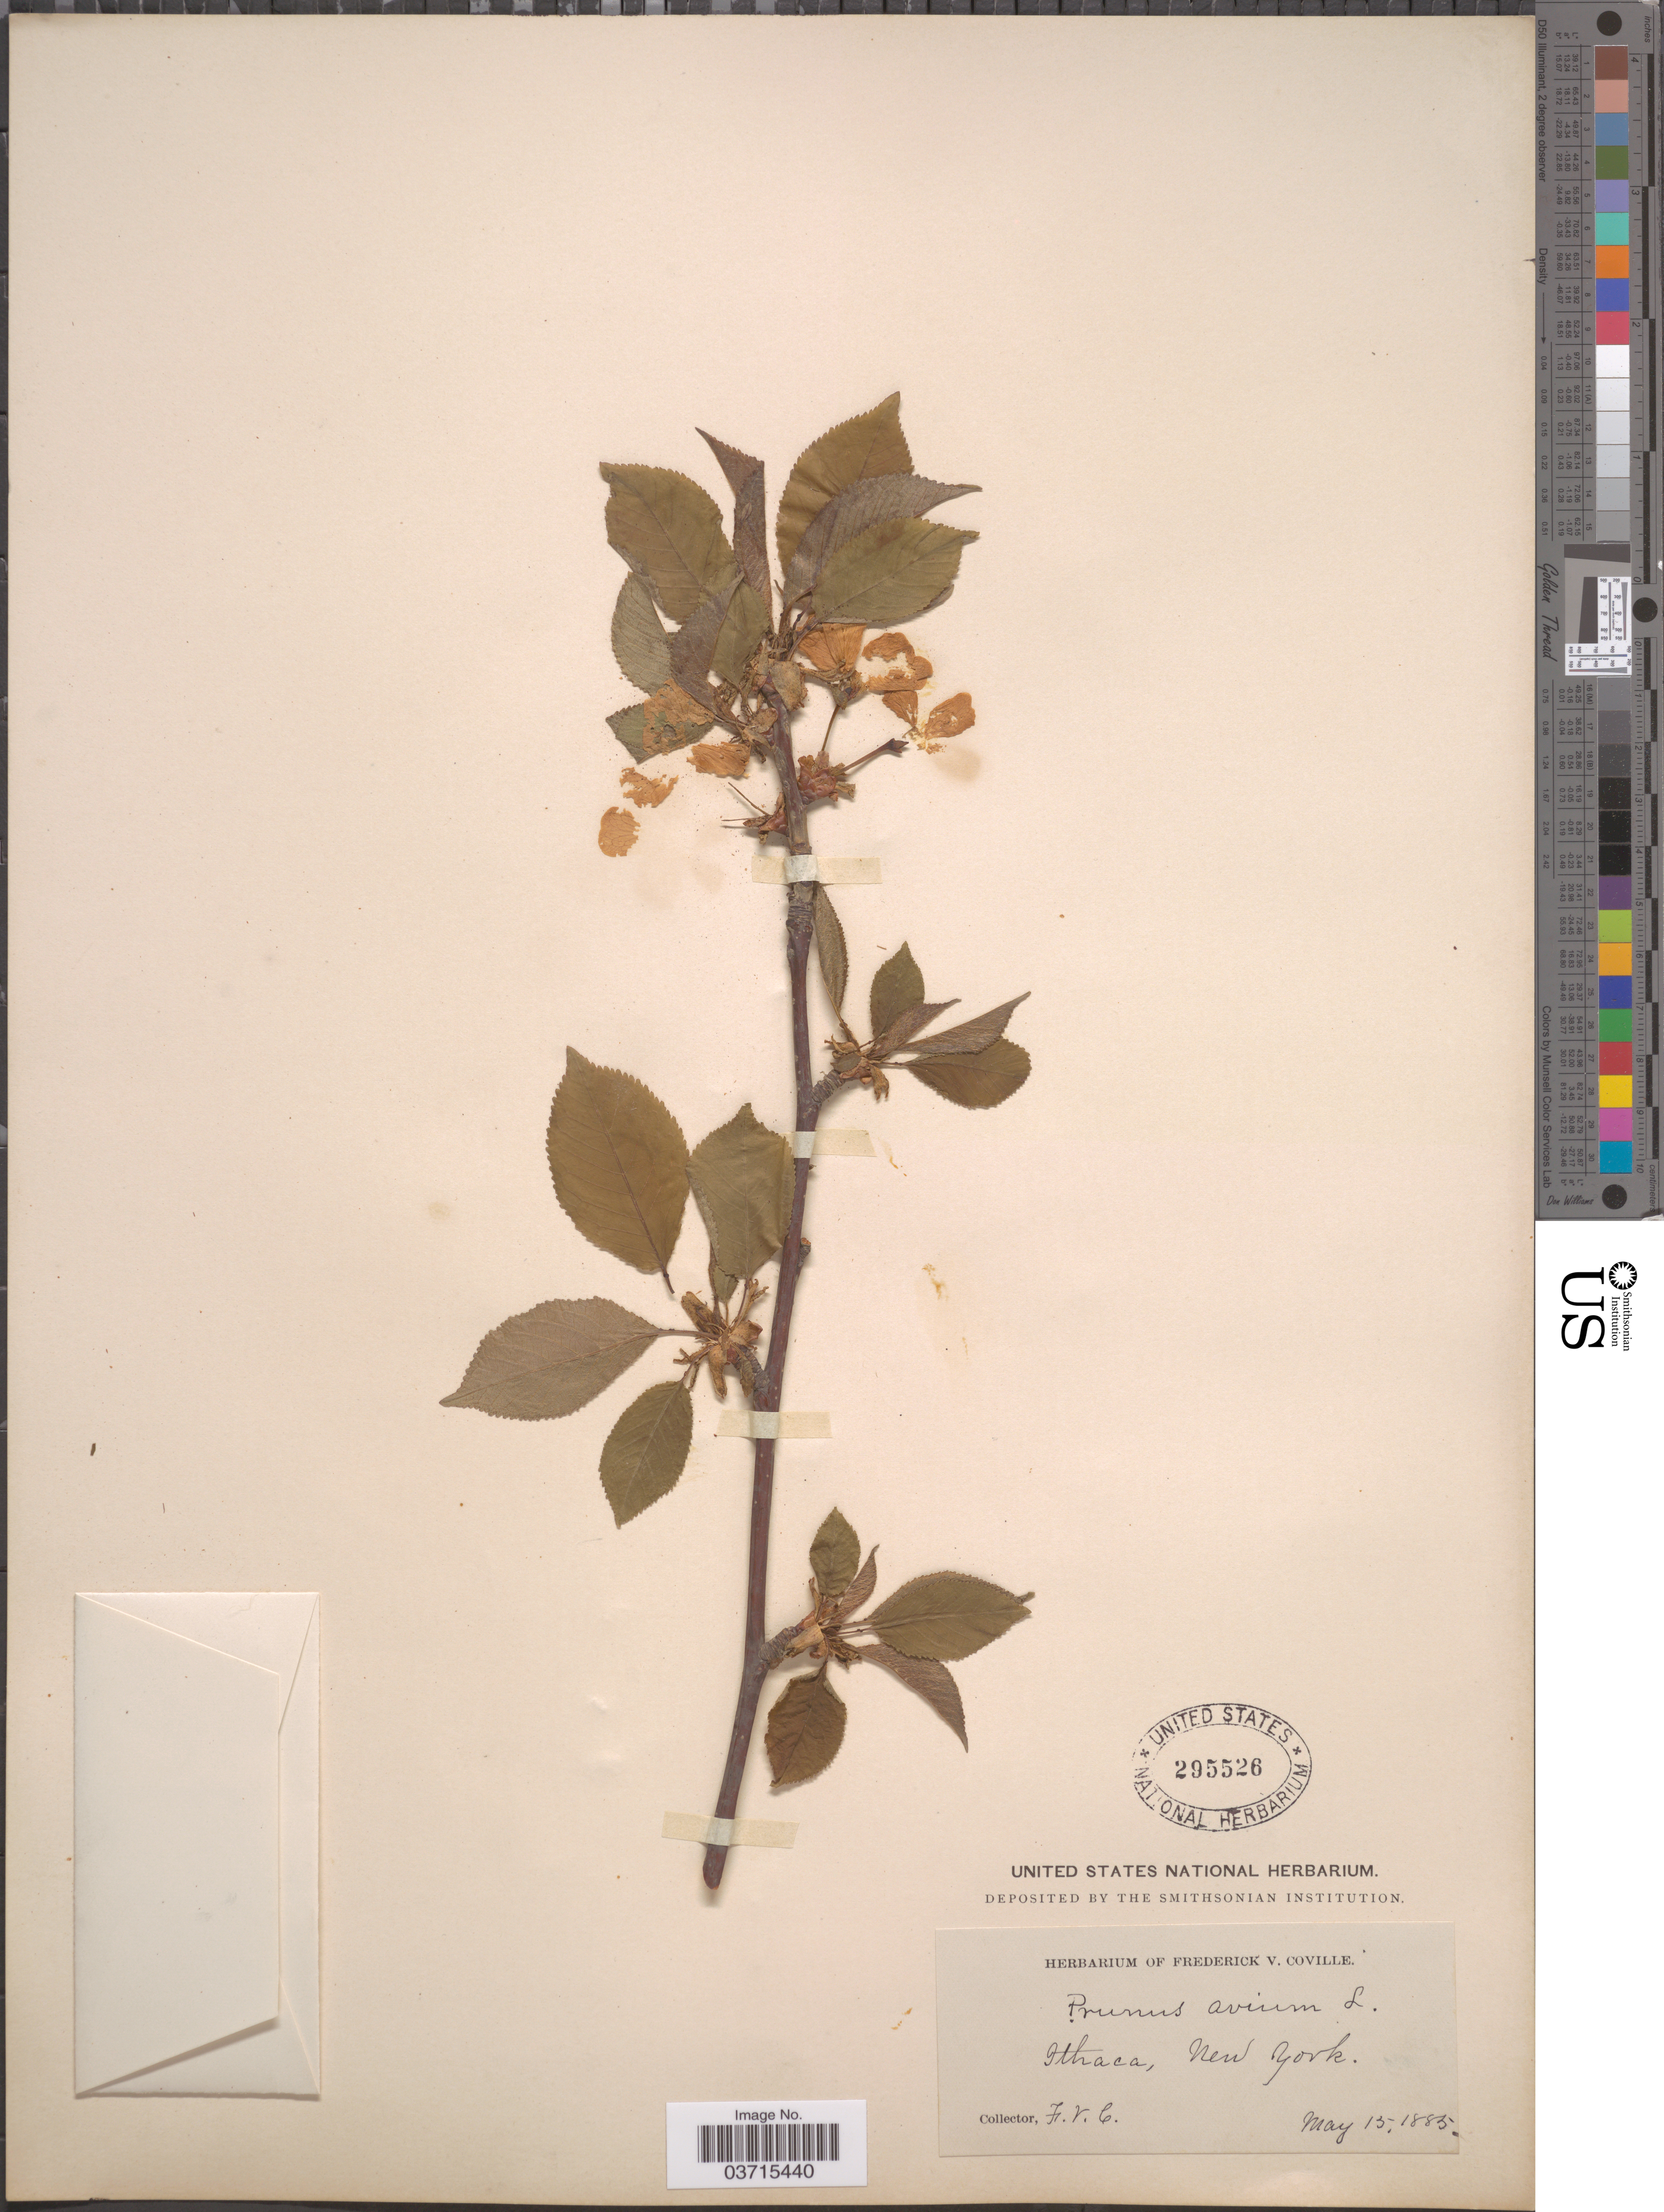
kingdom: Plantae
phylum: Tracheophyta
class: Magnoliopsida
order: Rosales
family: Rosaceae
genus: Prunus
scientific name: Prunus avium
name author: L.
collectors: F. V. Coville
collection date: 1885-05-15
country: United States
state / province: New York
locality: Ithaca.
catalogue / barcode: US 295526